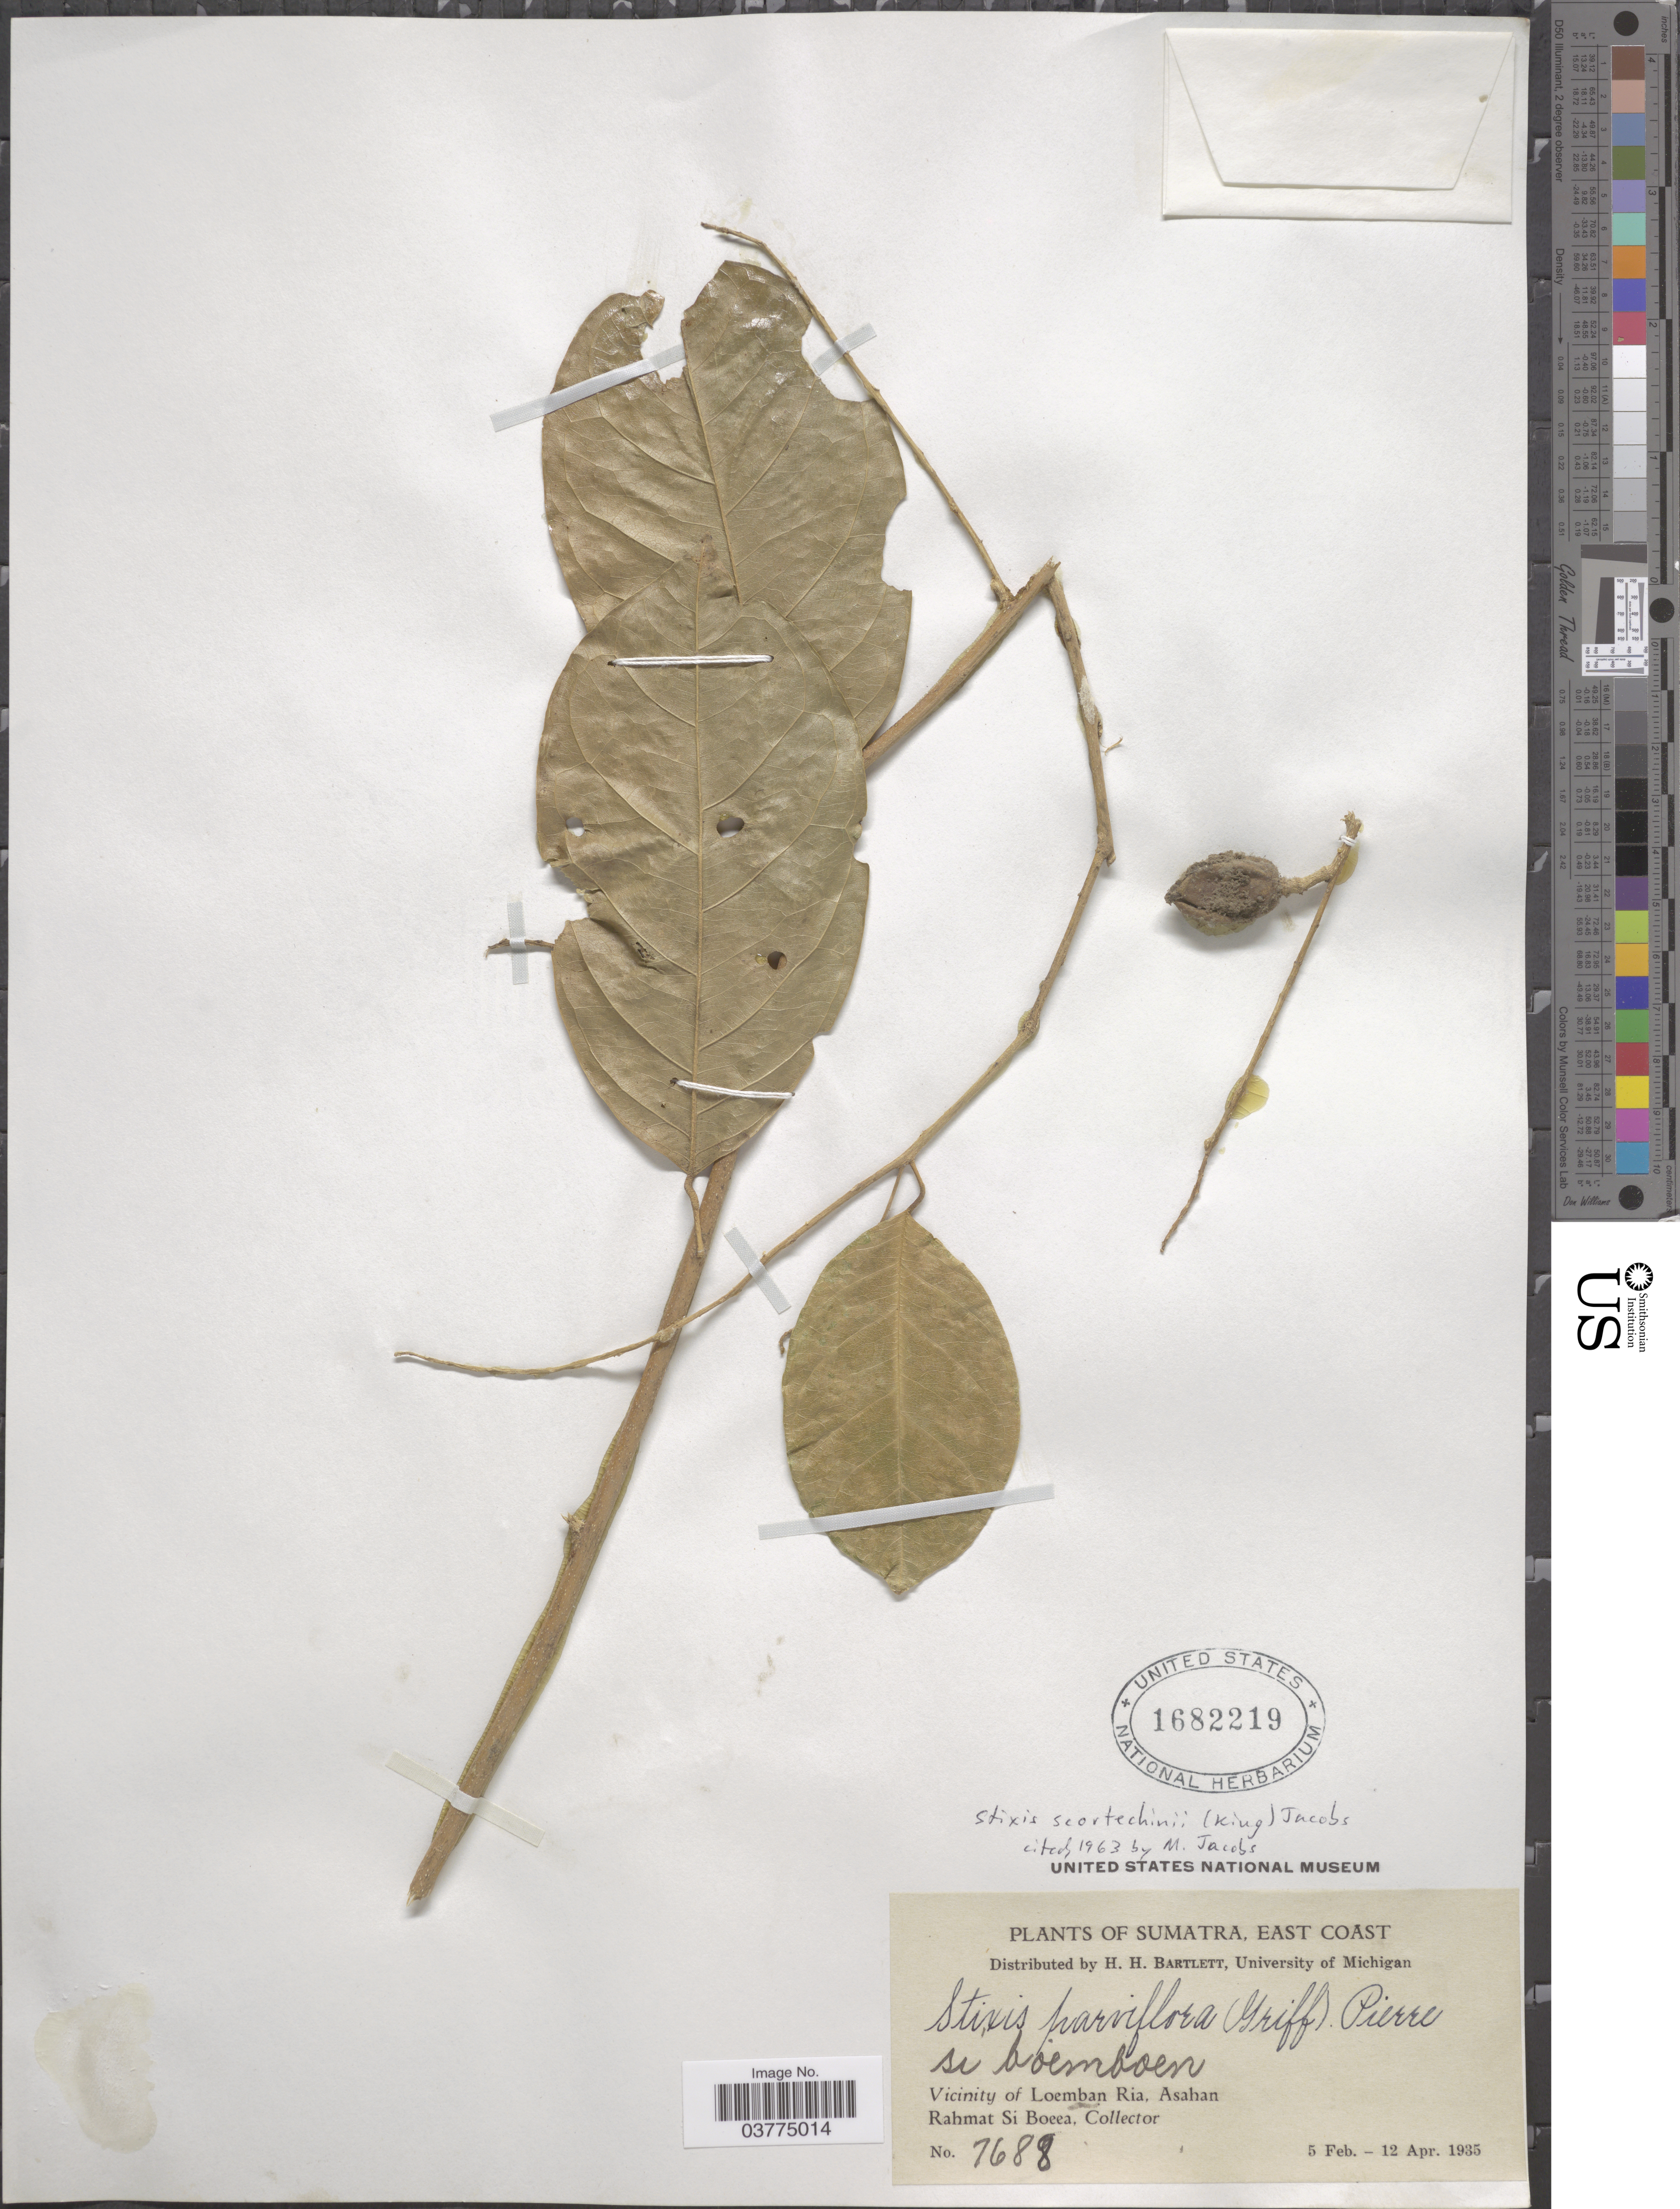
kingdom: Plantae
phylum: Tracheophyta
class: Magnoliopsida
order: Brassicales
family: Stixaceae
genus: Stixis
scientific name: Stixis scotechinii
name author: (King) M. Jacobs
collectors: Rahmat Si Boeea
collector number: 7688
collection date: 1935-02-05/1935-04-12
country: Indonesia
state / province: Sumatra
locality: East coast. Vicinity of Loemban Ria, Asahan.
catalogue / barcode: US 1682219